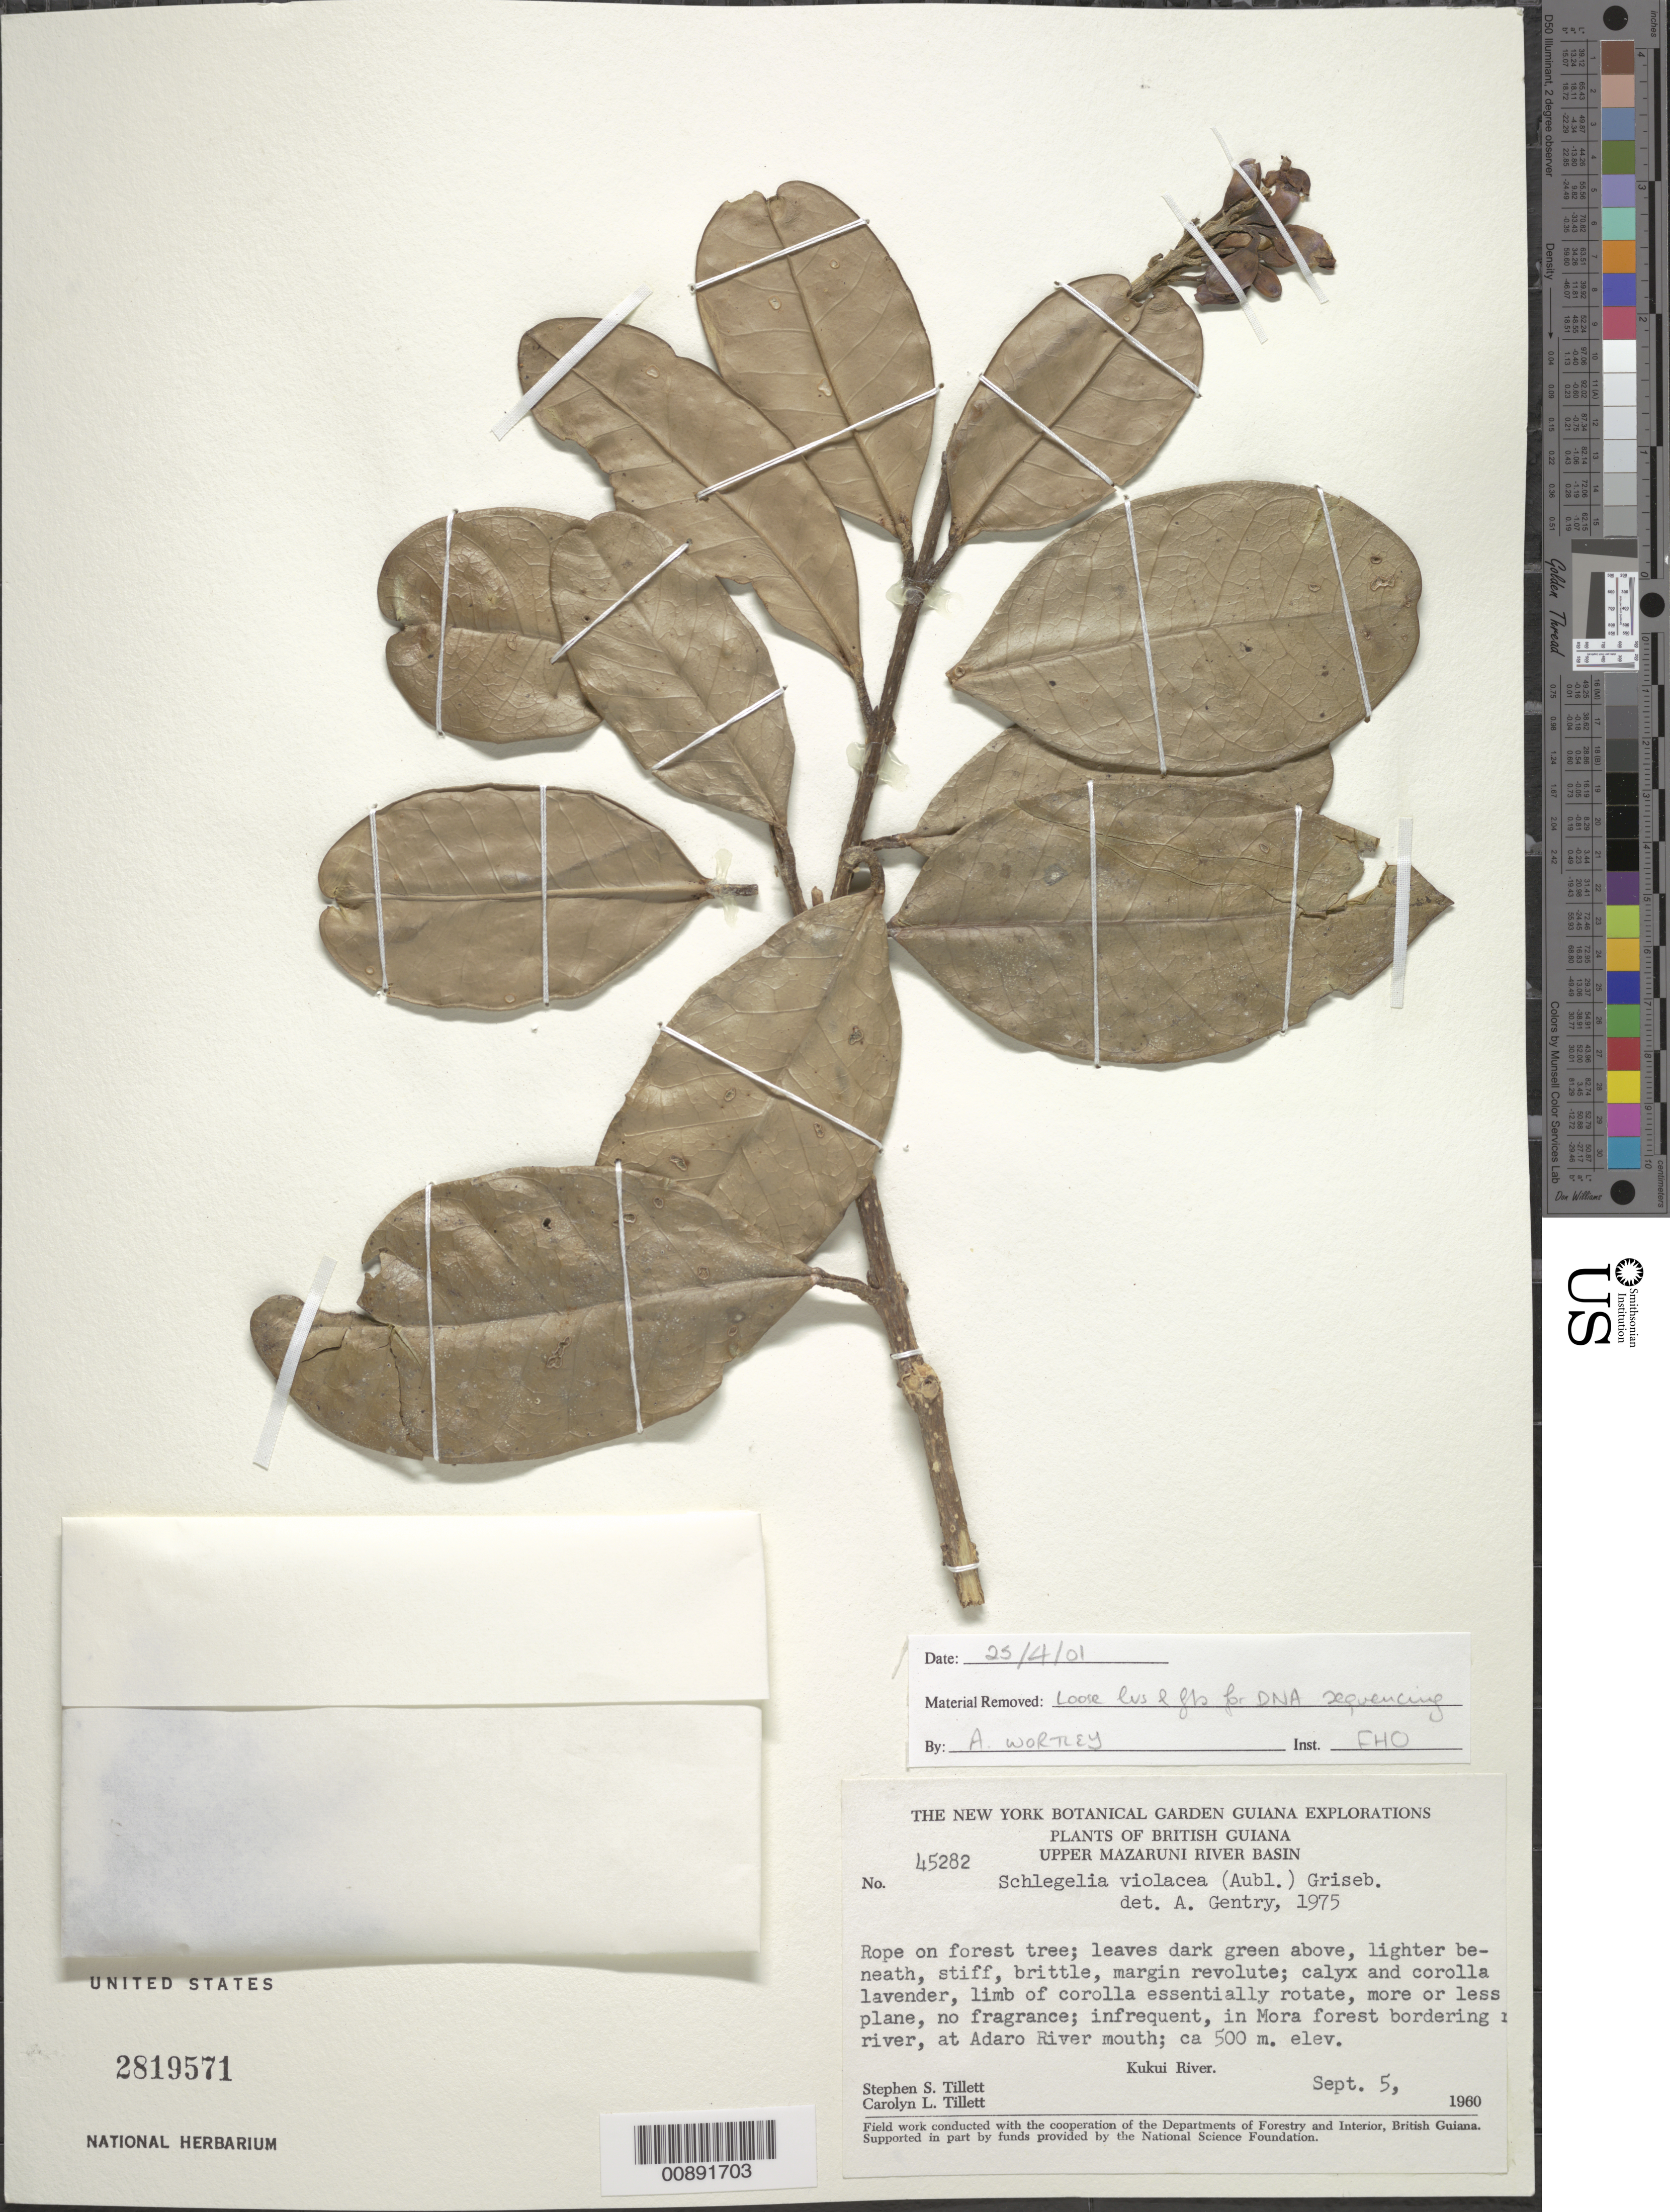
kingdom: Plantae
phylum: Tracheophyta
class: Magnoliopsida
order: Lamiales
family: Schlegeliaceae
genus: Schlegelia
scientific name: Schlegelia violacea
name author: (Aubl.) Griseb.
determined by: Gentry, A. H.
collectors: S. S. Tillett & C. L. Tillett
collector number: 45282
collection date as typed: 5-Sep-60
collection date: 1960-09-05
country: Guyana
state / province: Cuyuni-Mazaruni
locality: Adaro R. mouth, edge of Kukui R., upper Mazaruni R. basin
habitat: On forest tree; Mora forest bordering river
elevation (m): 500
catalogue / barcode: US 2819571